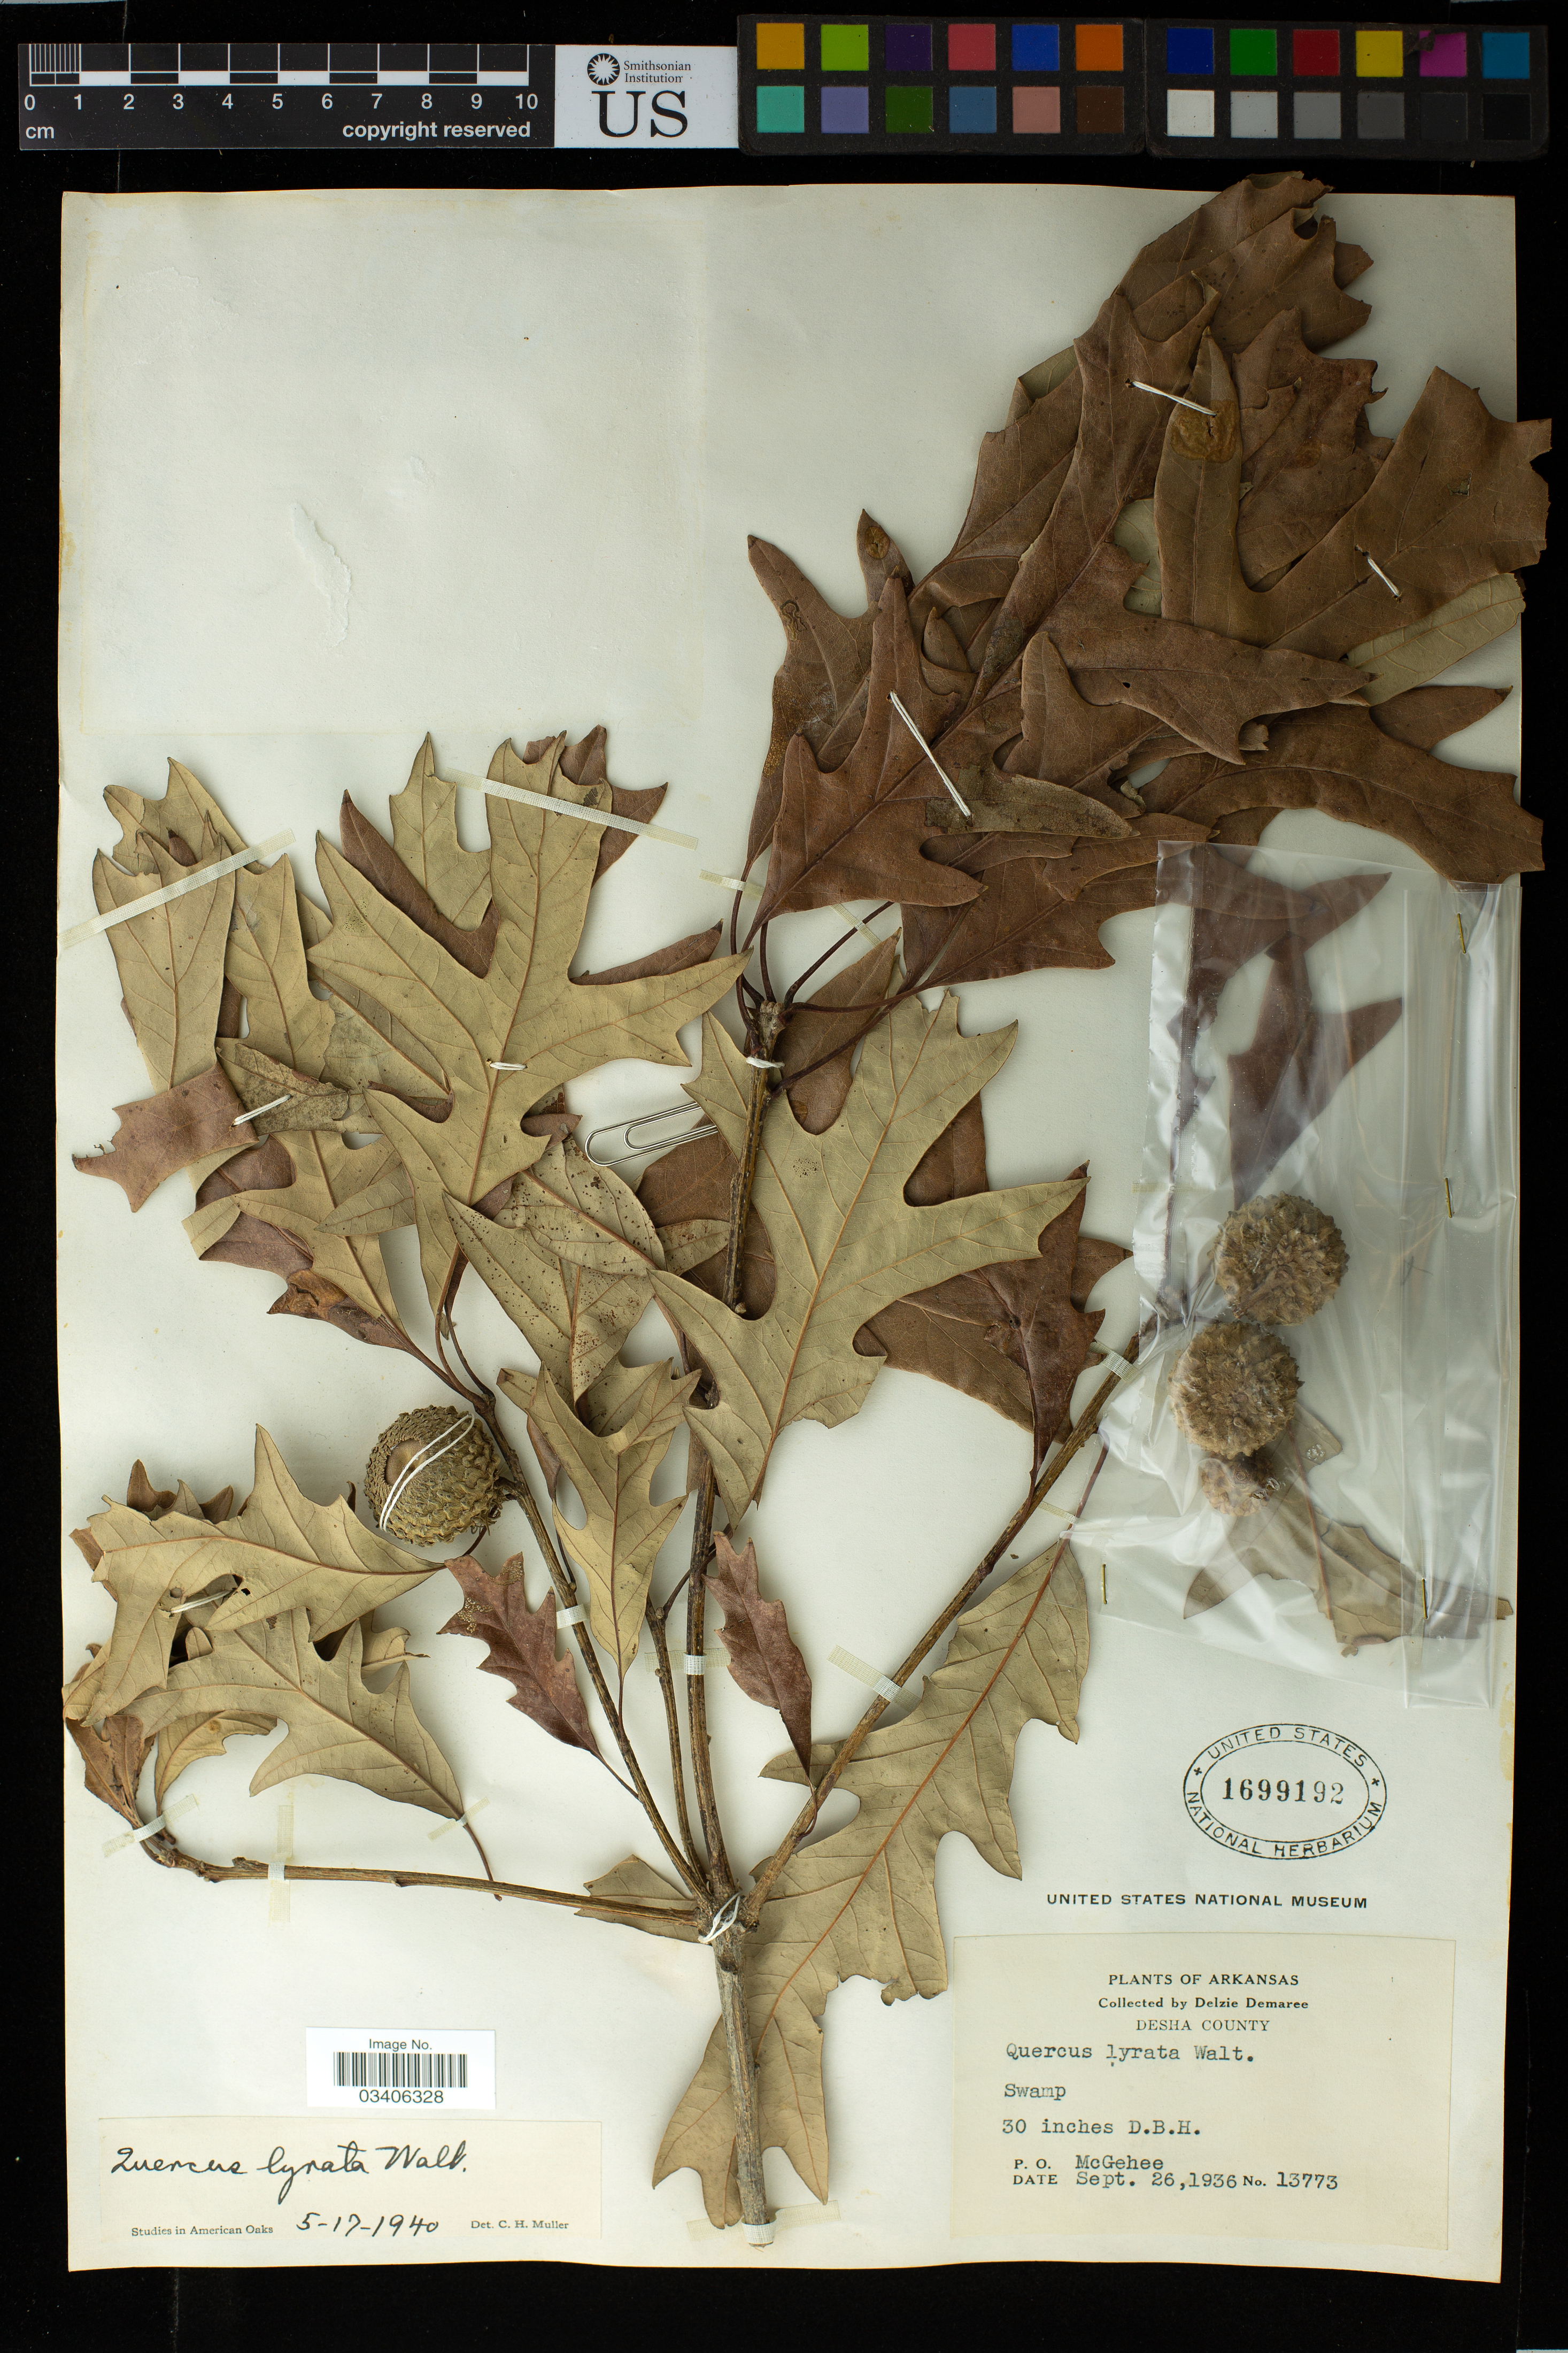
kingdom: Plantae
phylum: Tracheophyta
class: Magnoliopsida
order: Fagales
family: Fagaceae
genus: Quercus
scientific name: Quercus lyrata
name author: Walter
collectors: D. Demaree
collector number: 13773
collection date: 1936-09-26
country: United States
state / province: Arkansas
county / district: Desha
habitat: Swamp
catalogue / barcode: US 1699192